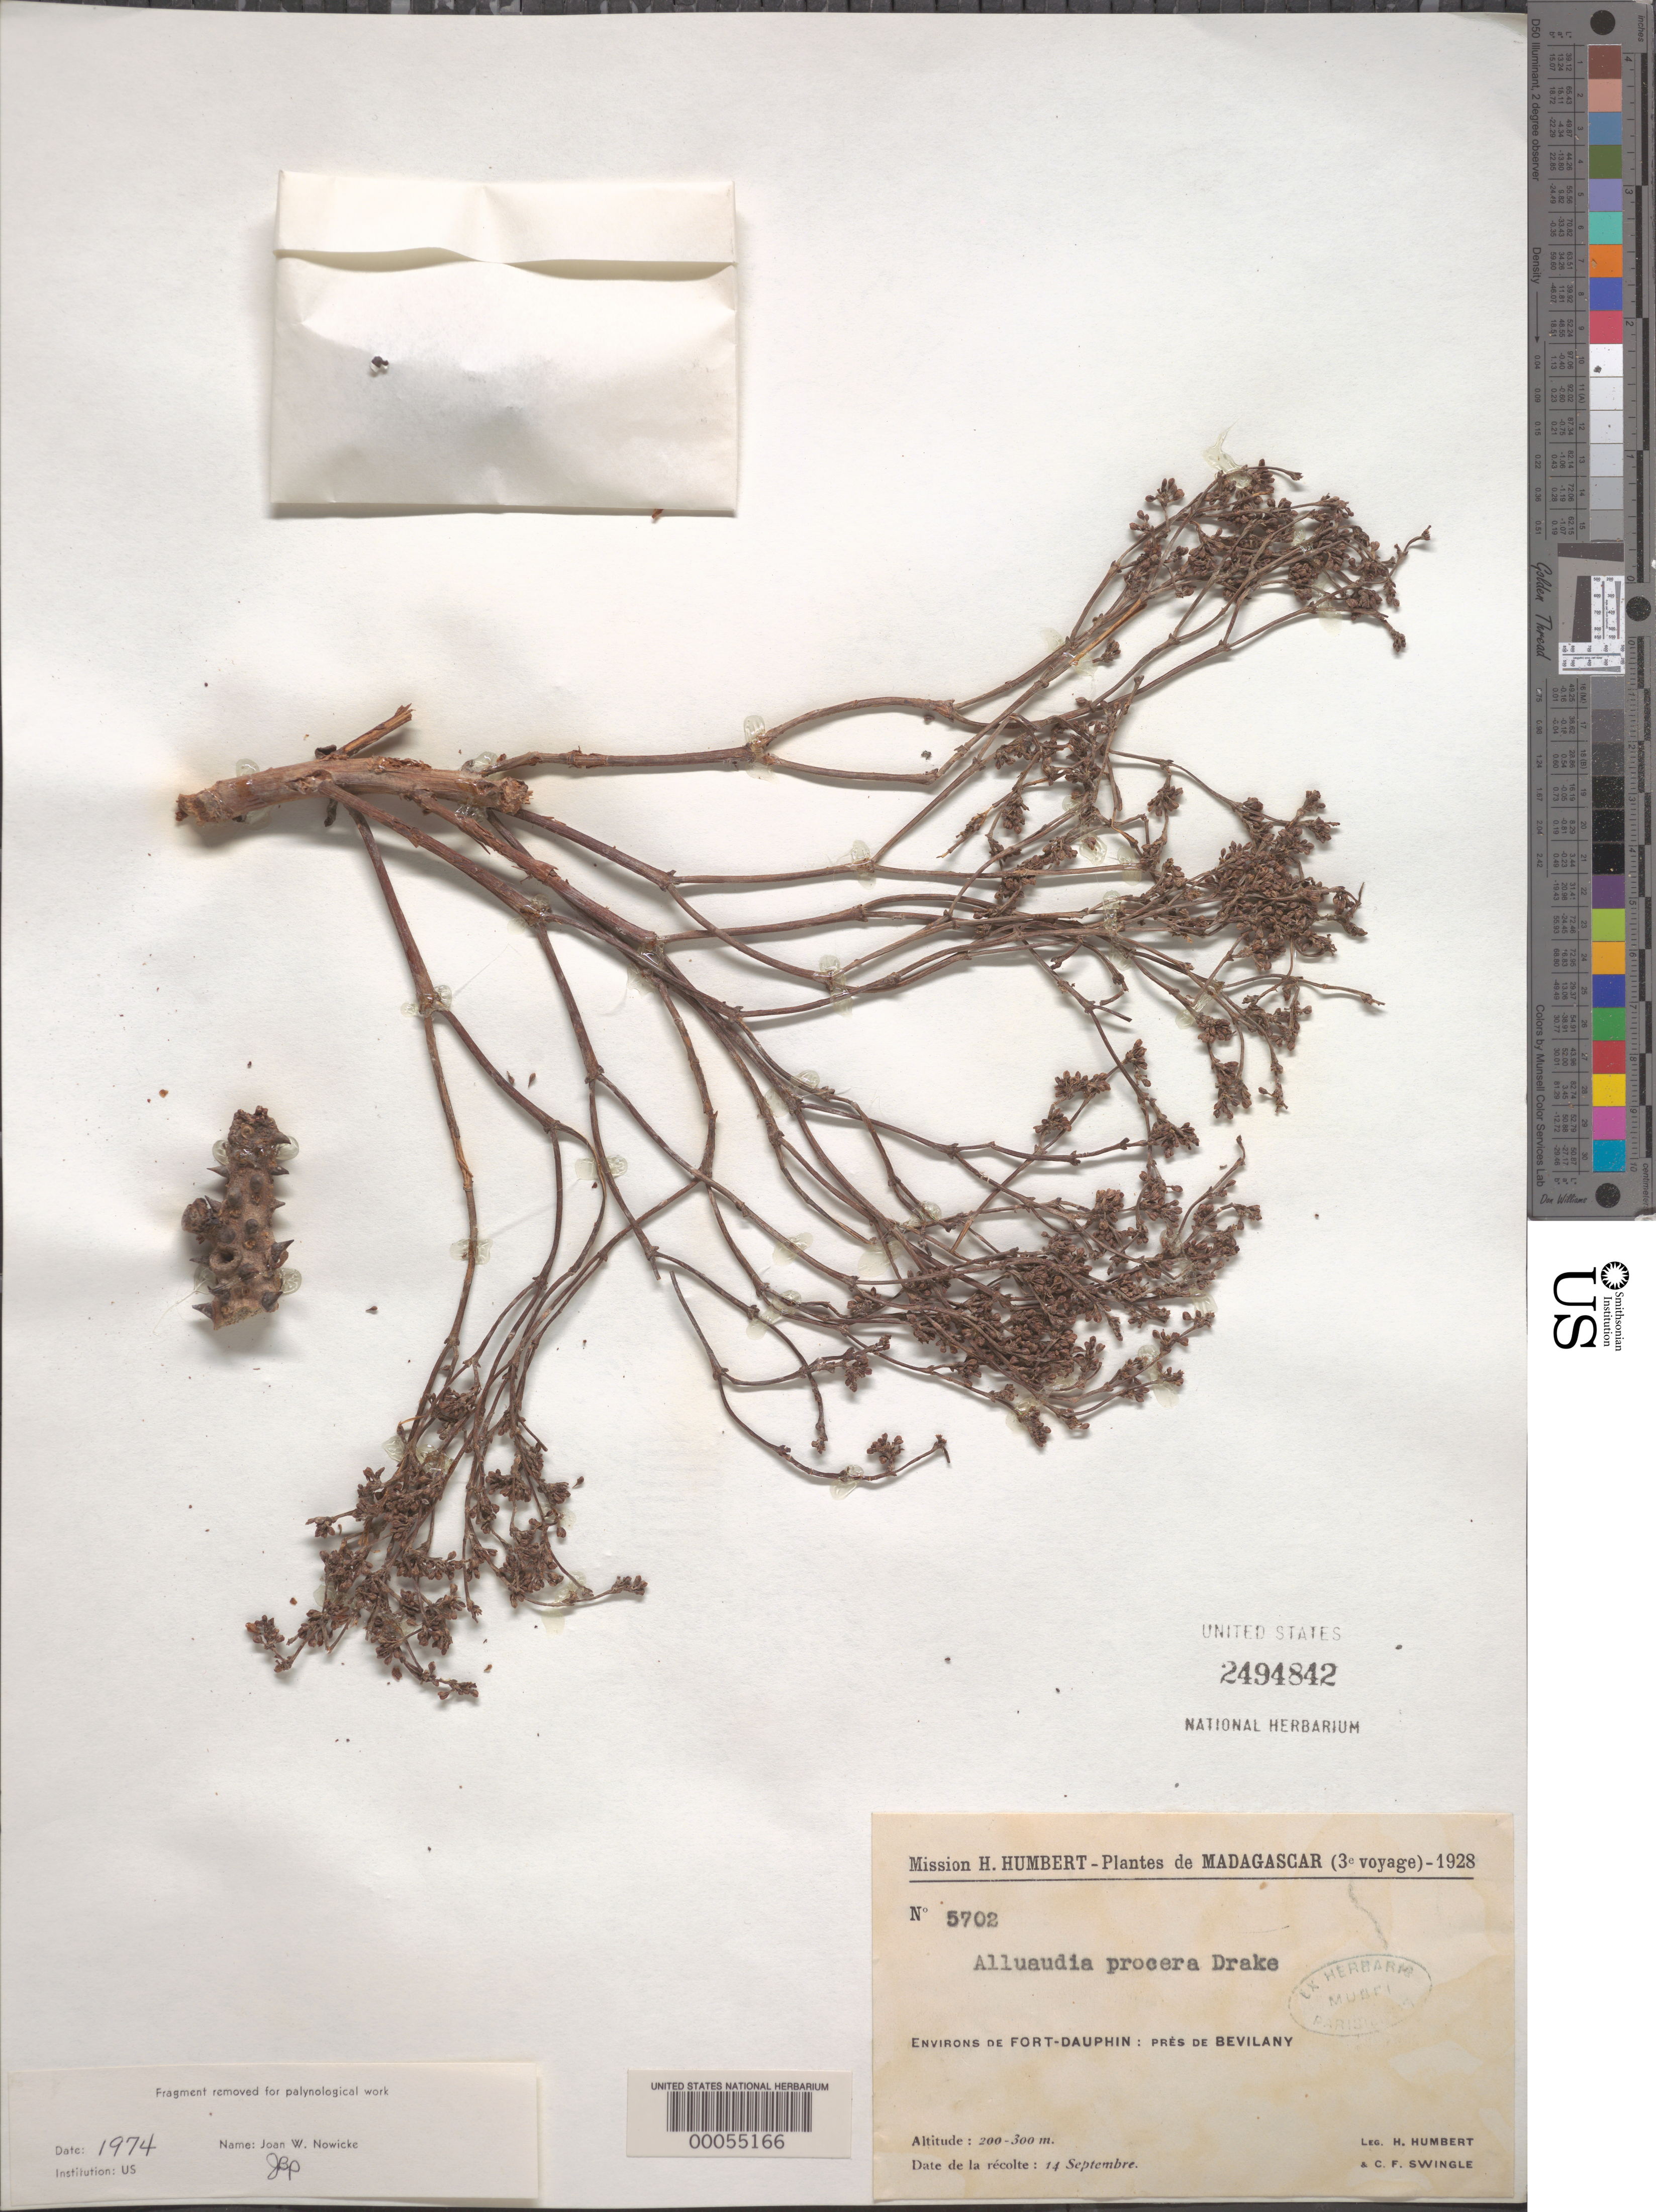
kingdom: Plantae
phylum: Tracheophyta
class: Magnoliopsida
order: Caryophyllales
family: Didiereaceae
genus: Alluaudia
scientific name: Alluaudia procera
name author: (Drake) Drake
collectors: H. Humbert & C. Swingle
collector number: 5702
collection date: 1928-09-14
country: Madagascar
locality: Environs de Fort-Dauphin: près de Bevilany.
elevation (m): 200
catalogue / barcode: US 2494842